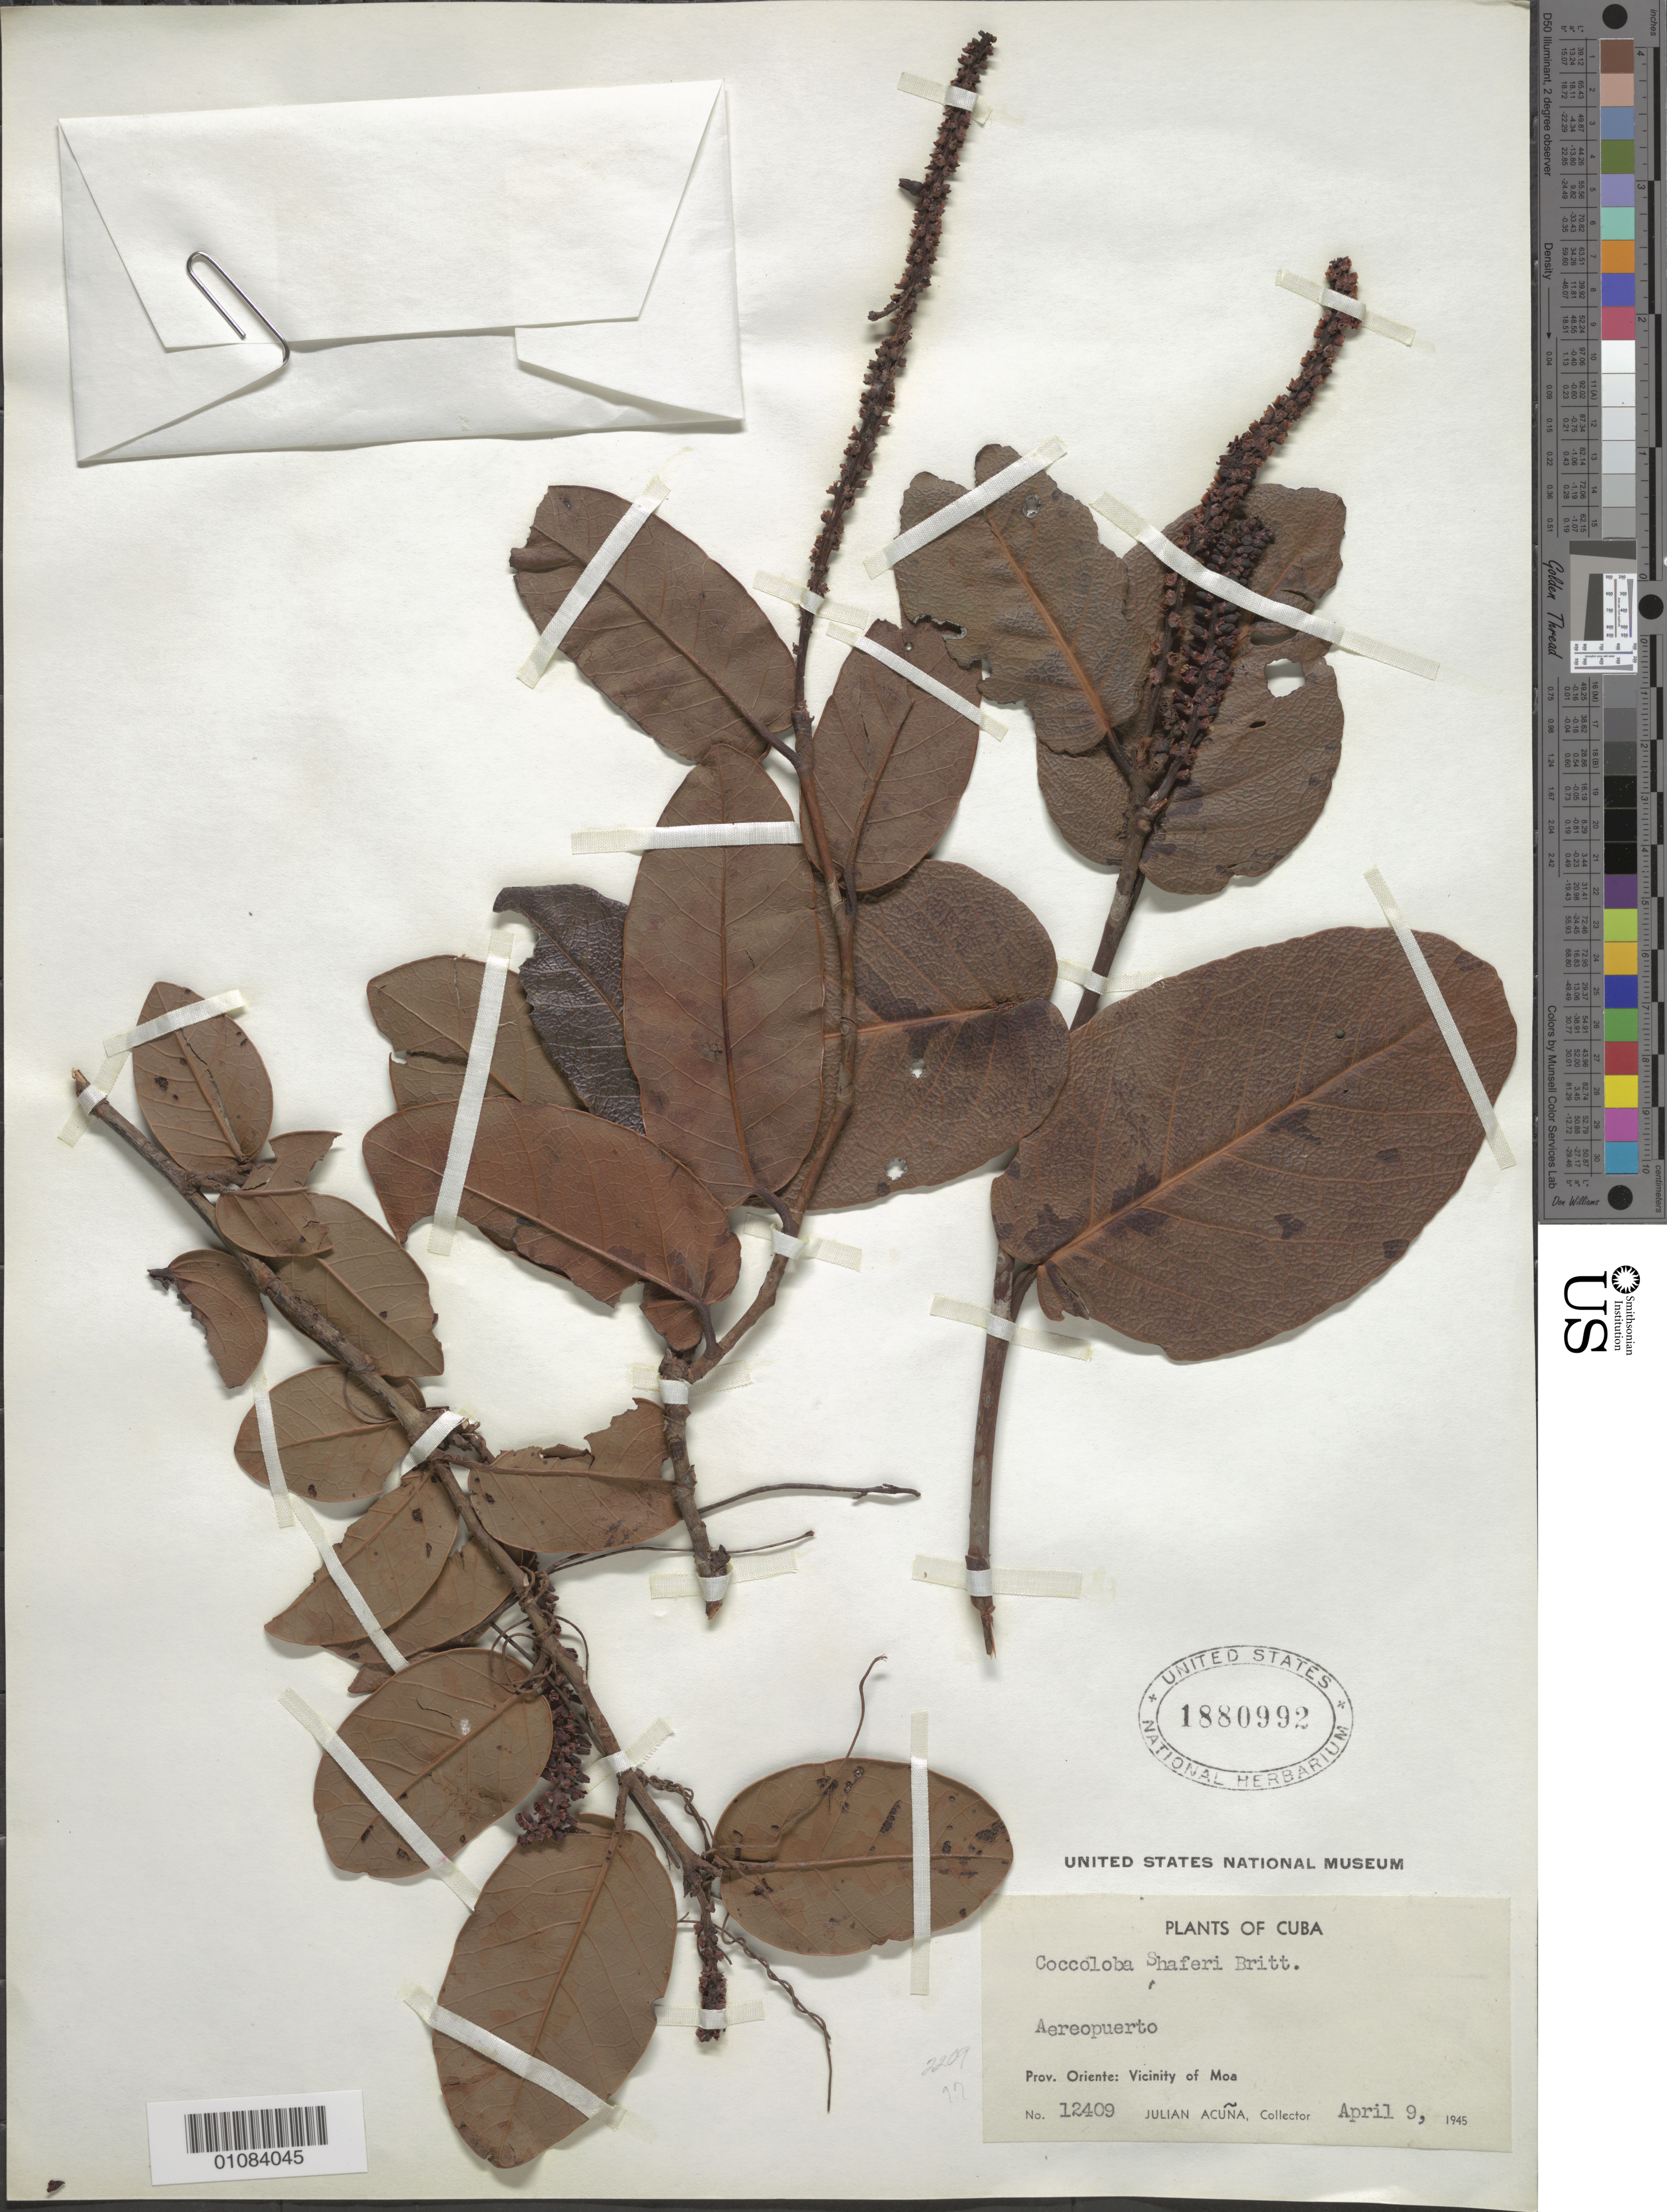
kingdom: Plantae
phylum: Tracheophyta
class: Magnoliopsida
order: Caryophyllales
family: Polygonaceae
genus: Coccoloba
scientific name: Coccoloba shaferi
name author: Britton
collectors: J. Acuña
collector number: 12409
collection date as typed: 09 Apr 1945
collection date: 1945-04-09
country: Cuba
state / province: Holguín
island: Cuba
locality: Prov Oriente: Vicinity of Moa Aereopuerto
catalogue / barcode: US 1880992